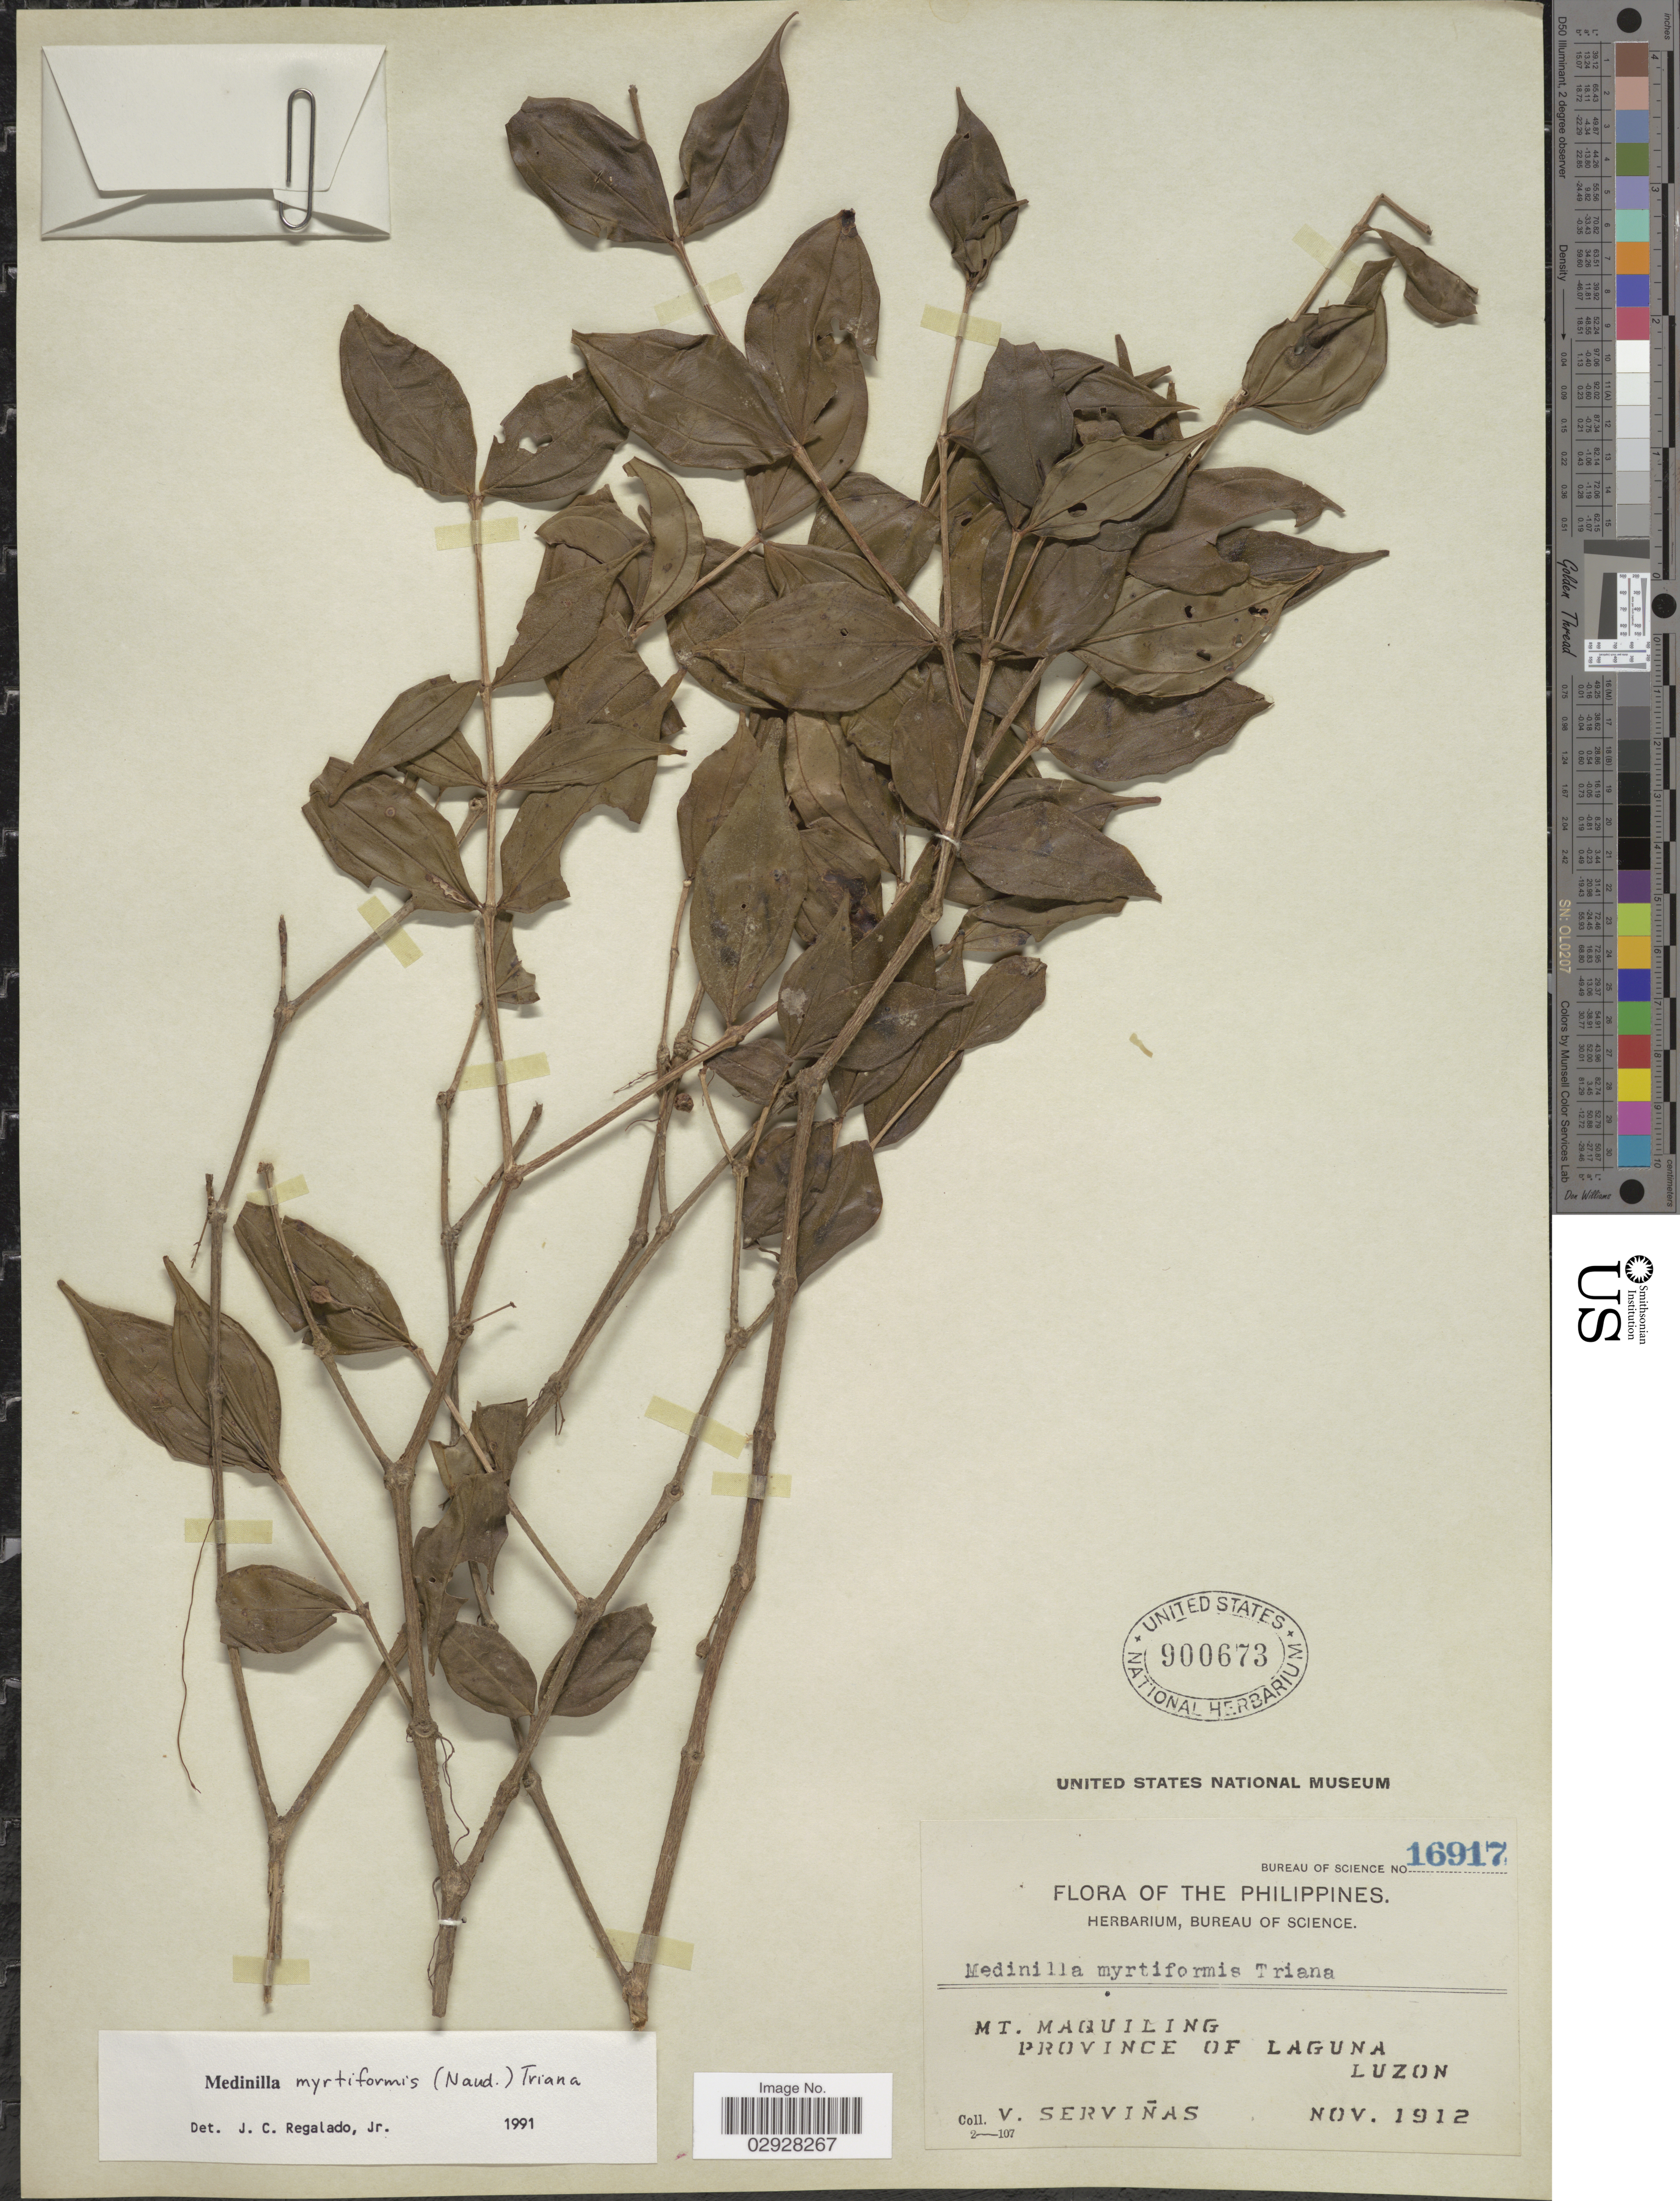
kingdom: Plantae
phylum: Tracheophyta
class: Magnoliopsida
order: Myrtales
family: Melastomataceae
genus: Medinilla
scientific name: Medinilla myrtiformis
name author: (Naudin) Triana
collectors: V. Servinas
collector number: Bureau of Science 16917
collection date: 1912-11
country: Philippines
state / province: Calabarzon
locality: Mt. Maquiling. Province of Laguna, Luzon.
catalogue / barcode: US 900673